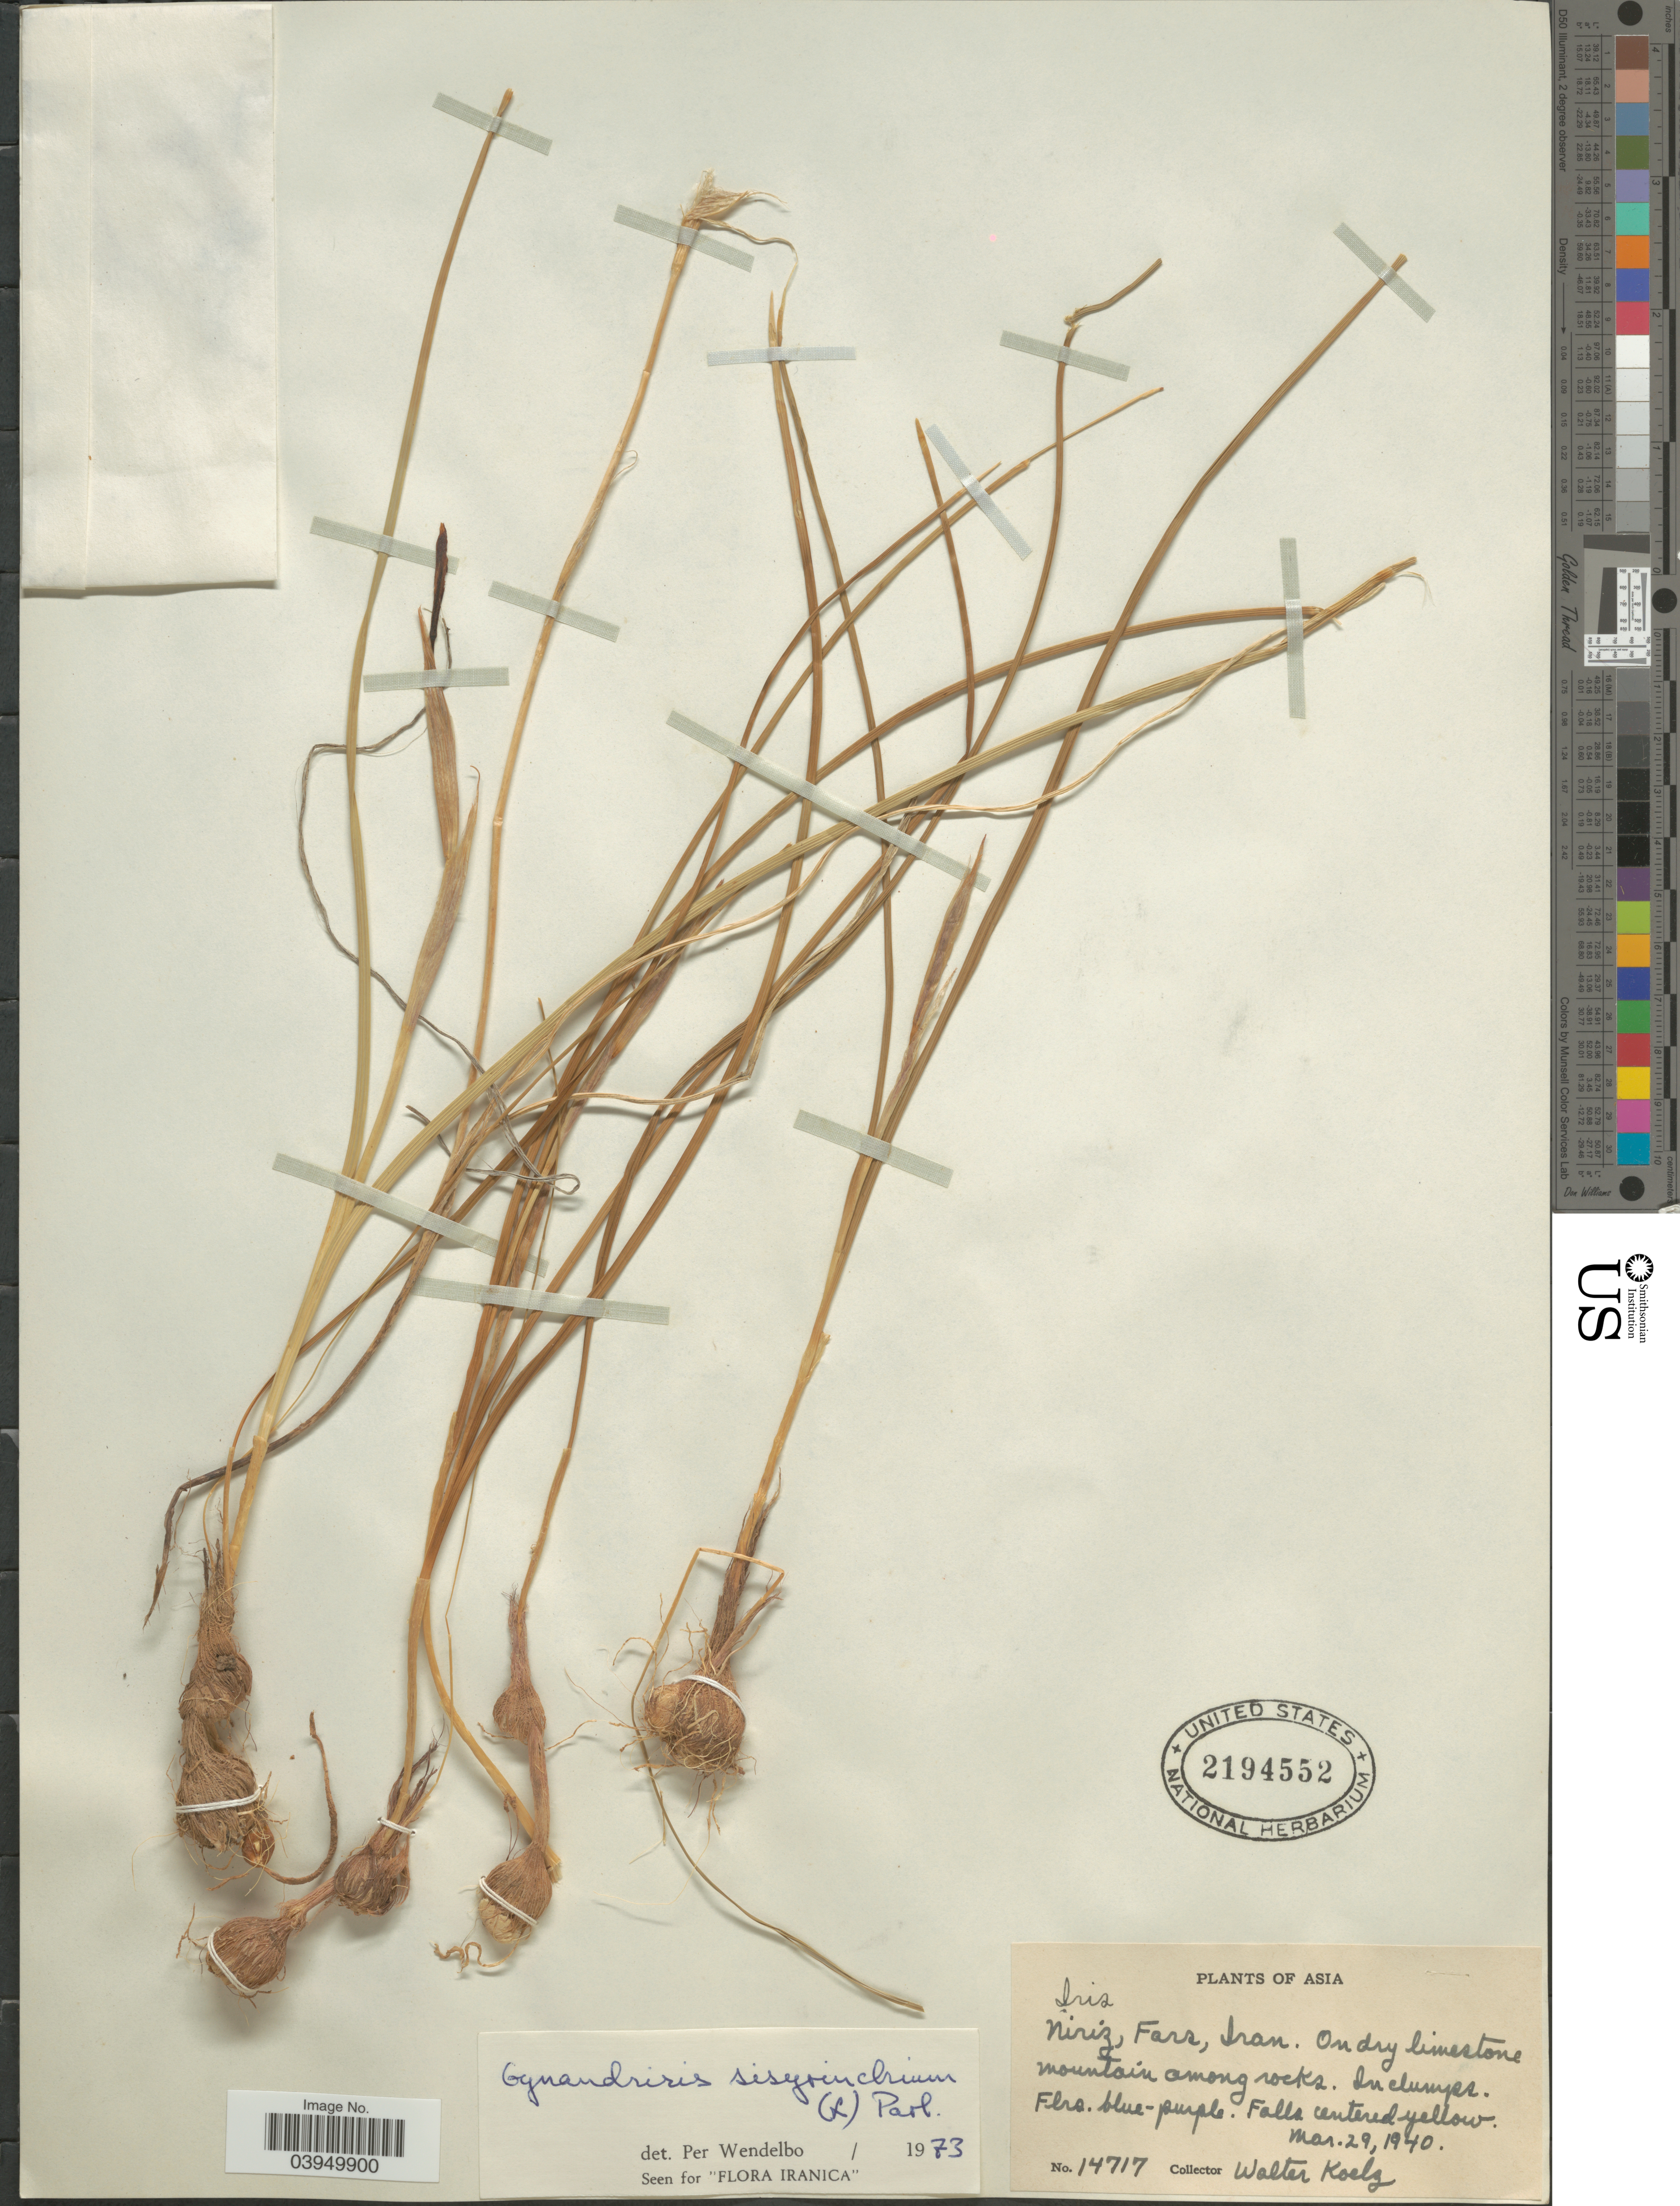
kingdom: Plantae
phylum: Tracheophyta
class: Liliopsida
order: Asparagales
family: Iridaceae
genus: Iris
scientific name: Iris sisyrinchium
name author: L.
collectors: W. N. Koelz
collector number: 14717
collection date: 1940-03-29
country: Iran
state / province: Fars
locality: Niriz.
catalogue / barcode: US 2194552